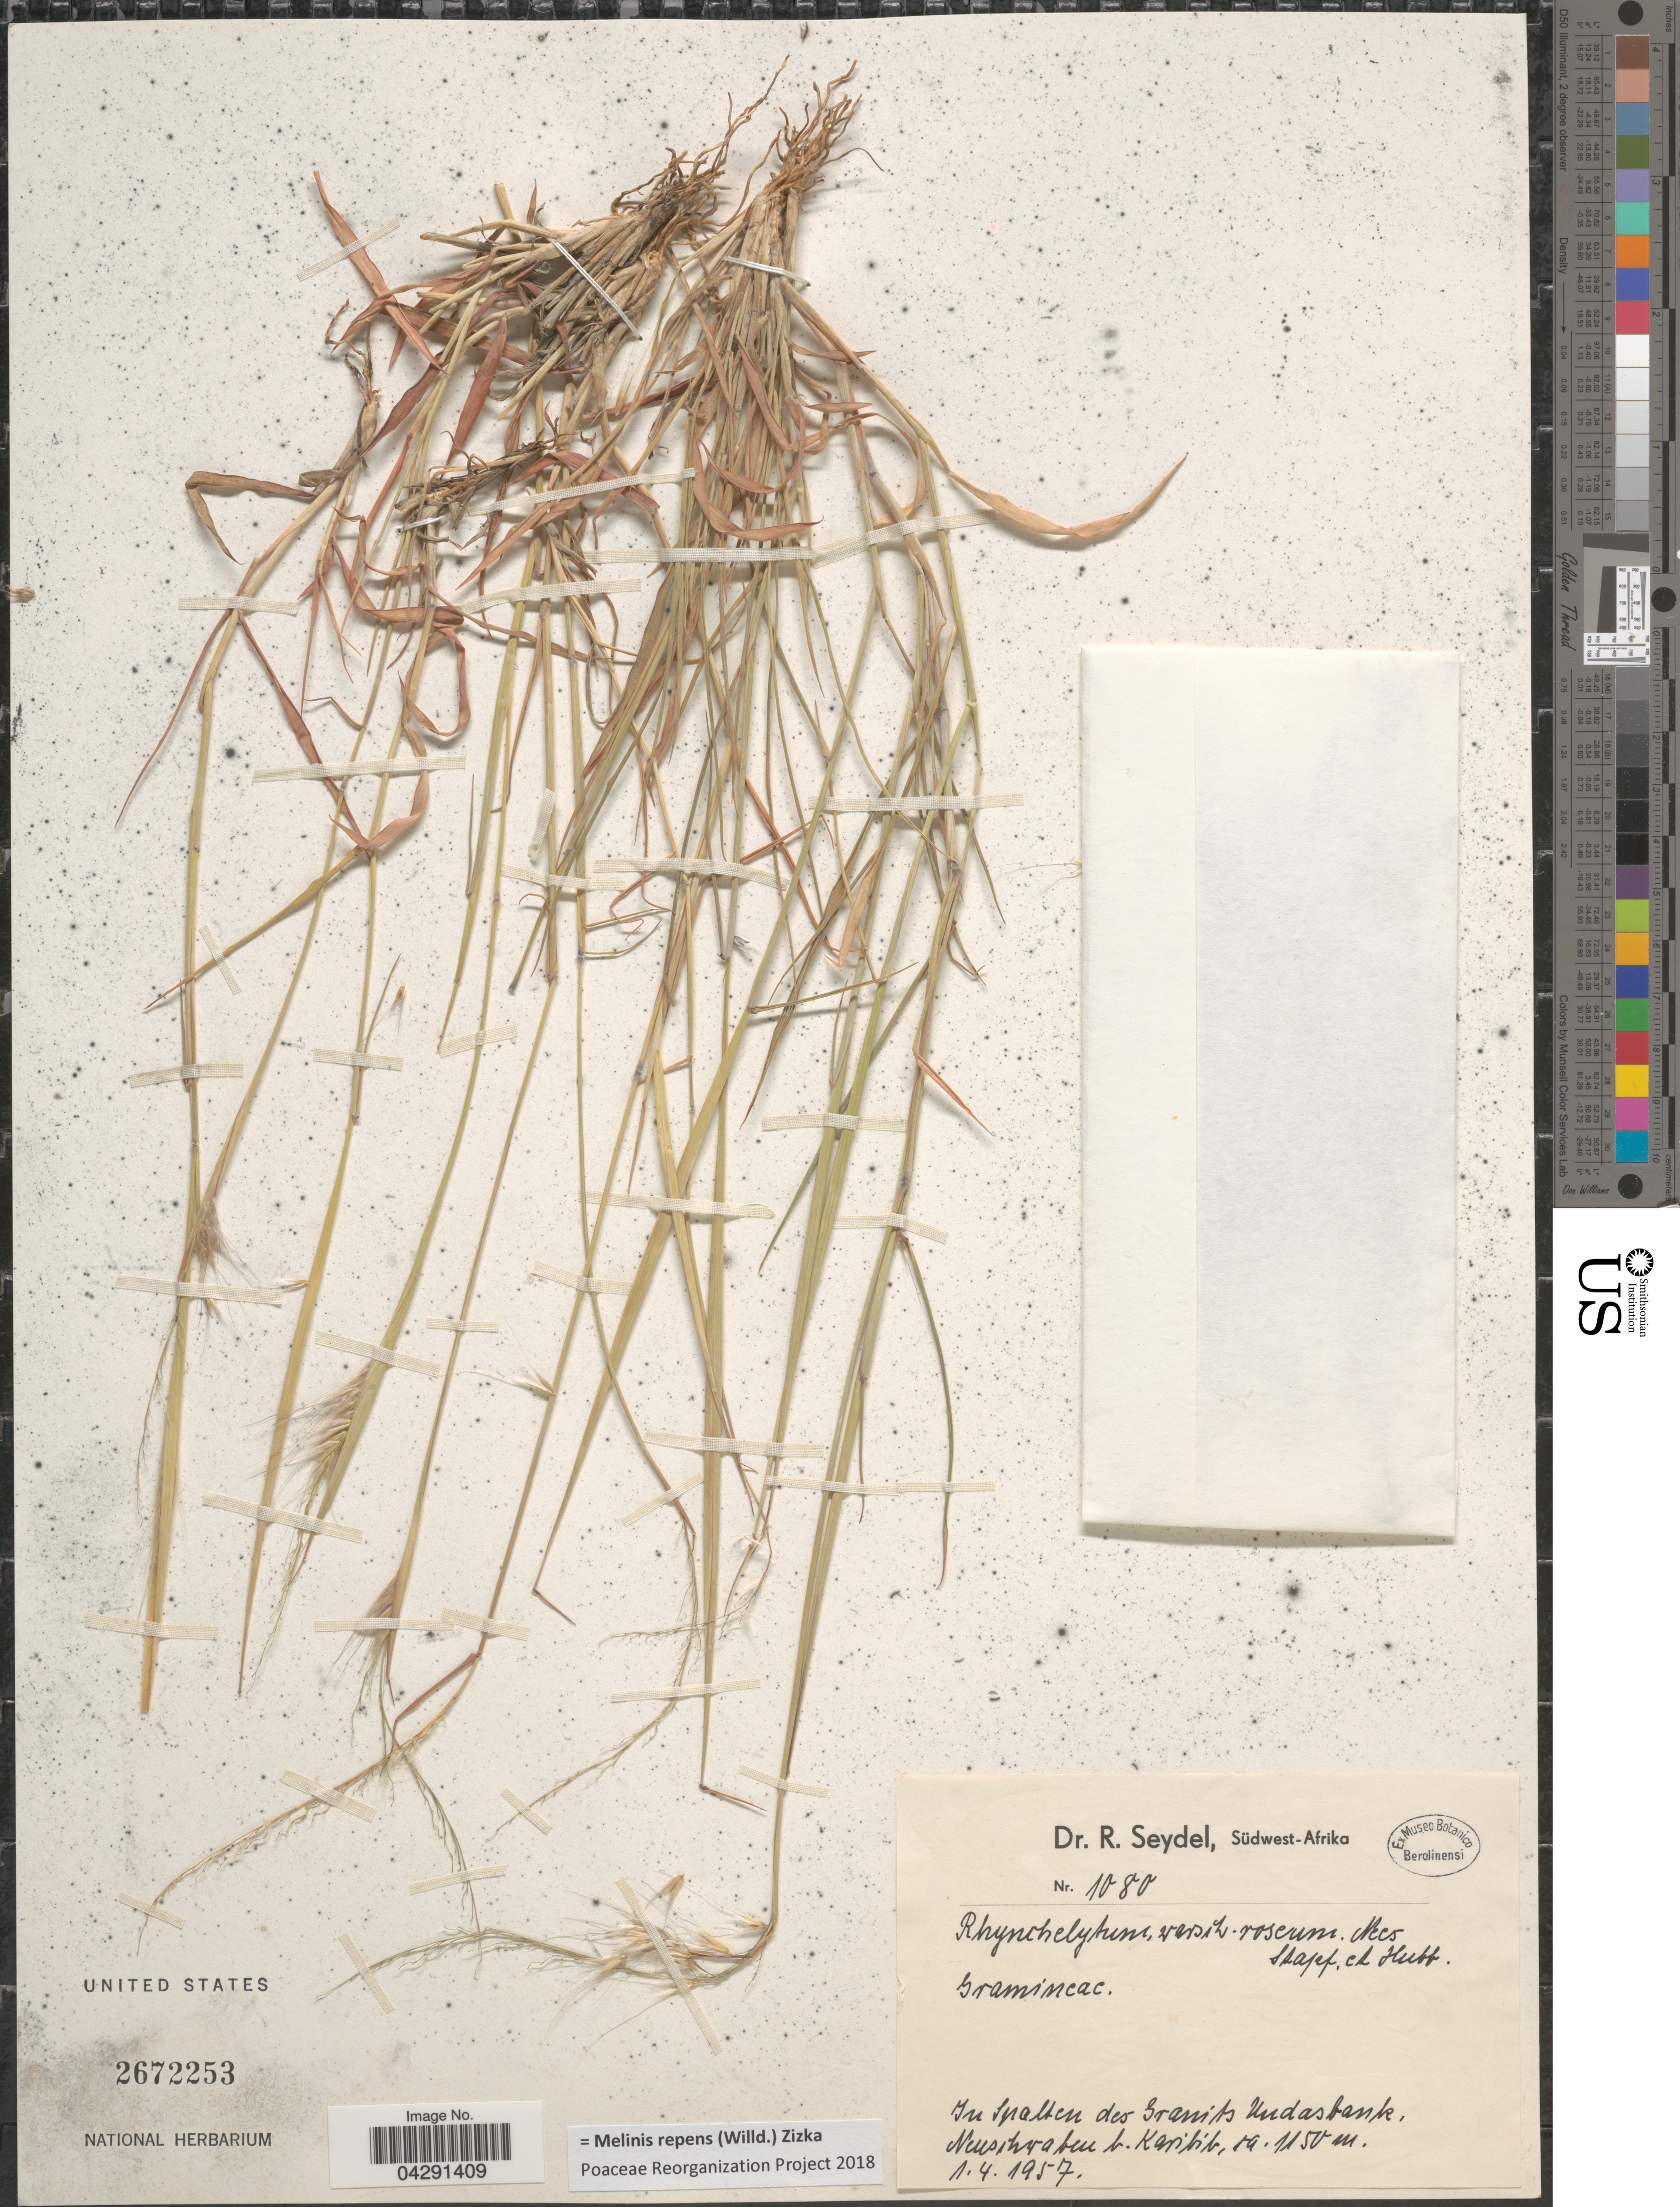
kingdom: Plantae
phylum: Tracheophyta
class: Liliopsida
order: Poales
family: Poaceae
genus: Melinis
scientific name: Melinis repens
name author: (Willd.) Zizka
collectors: R. Seydel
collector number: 1080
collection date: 1957-04-01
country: Namibia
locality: In syalten des granits undasbank, meustraben b. Karibib.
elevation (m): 1150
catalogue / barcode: US 2672253